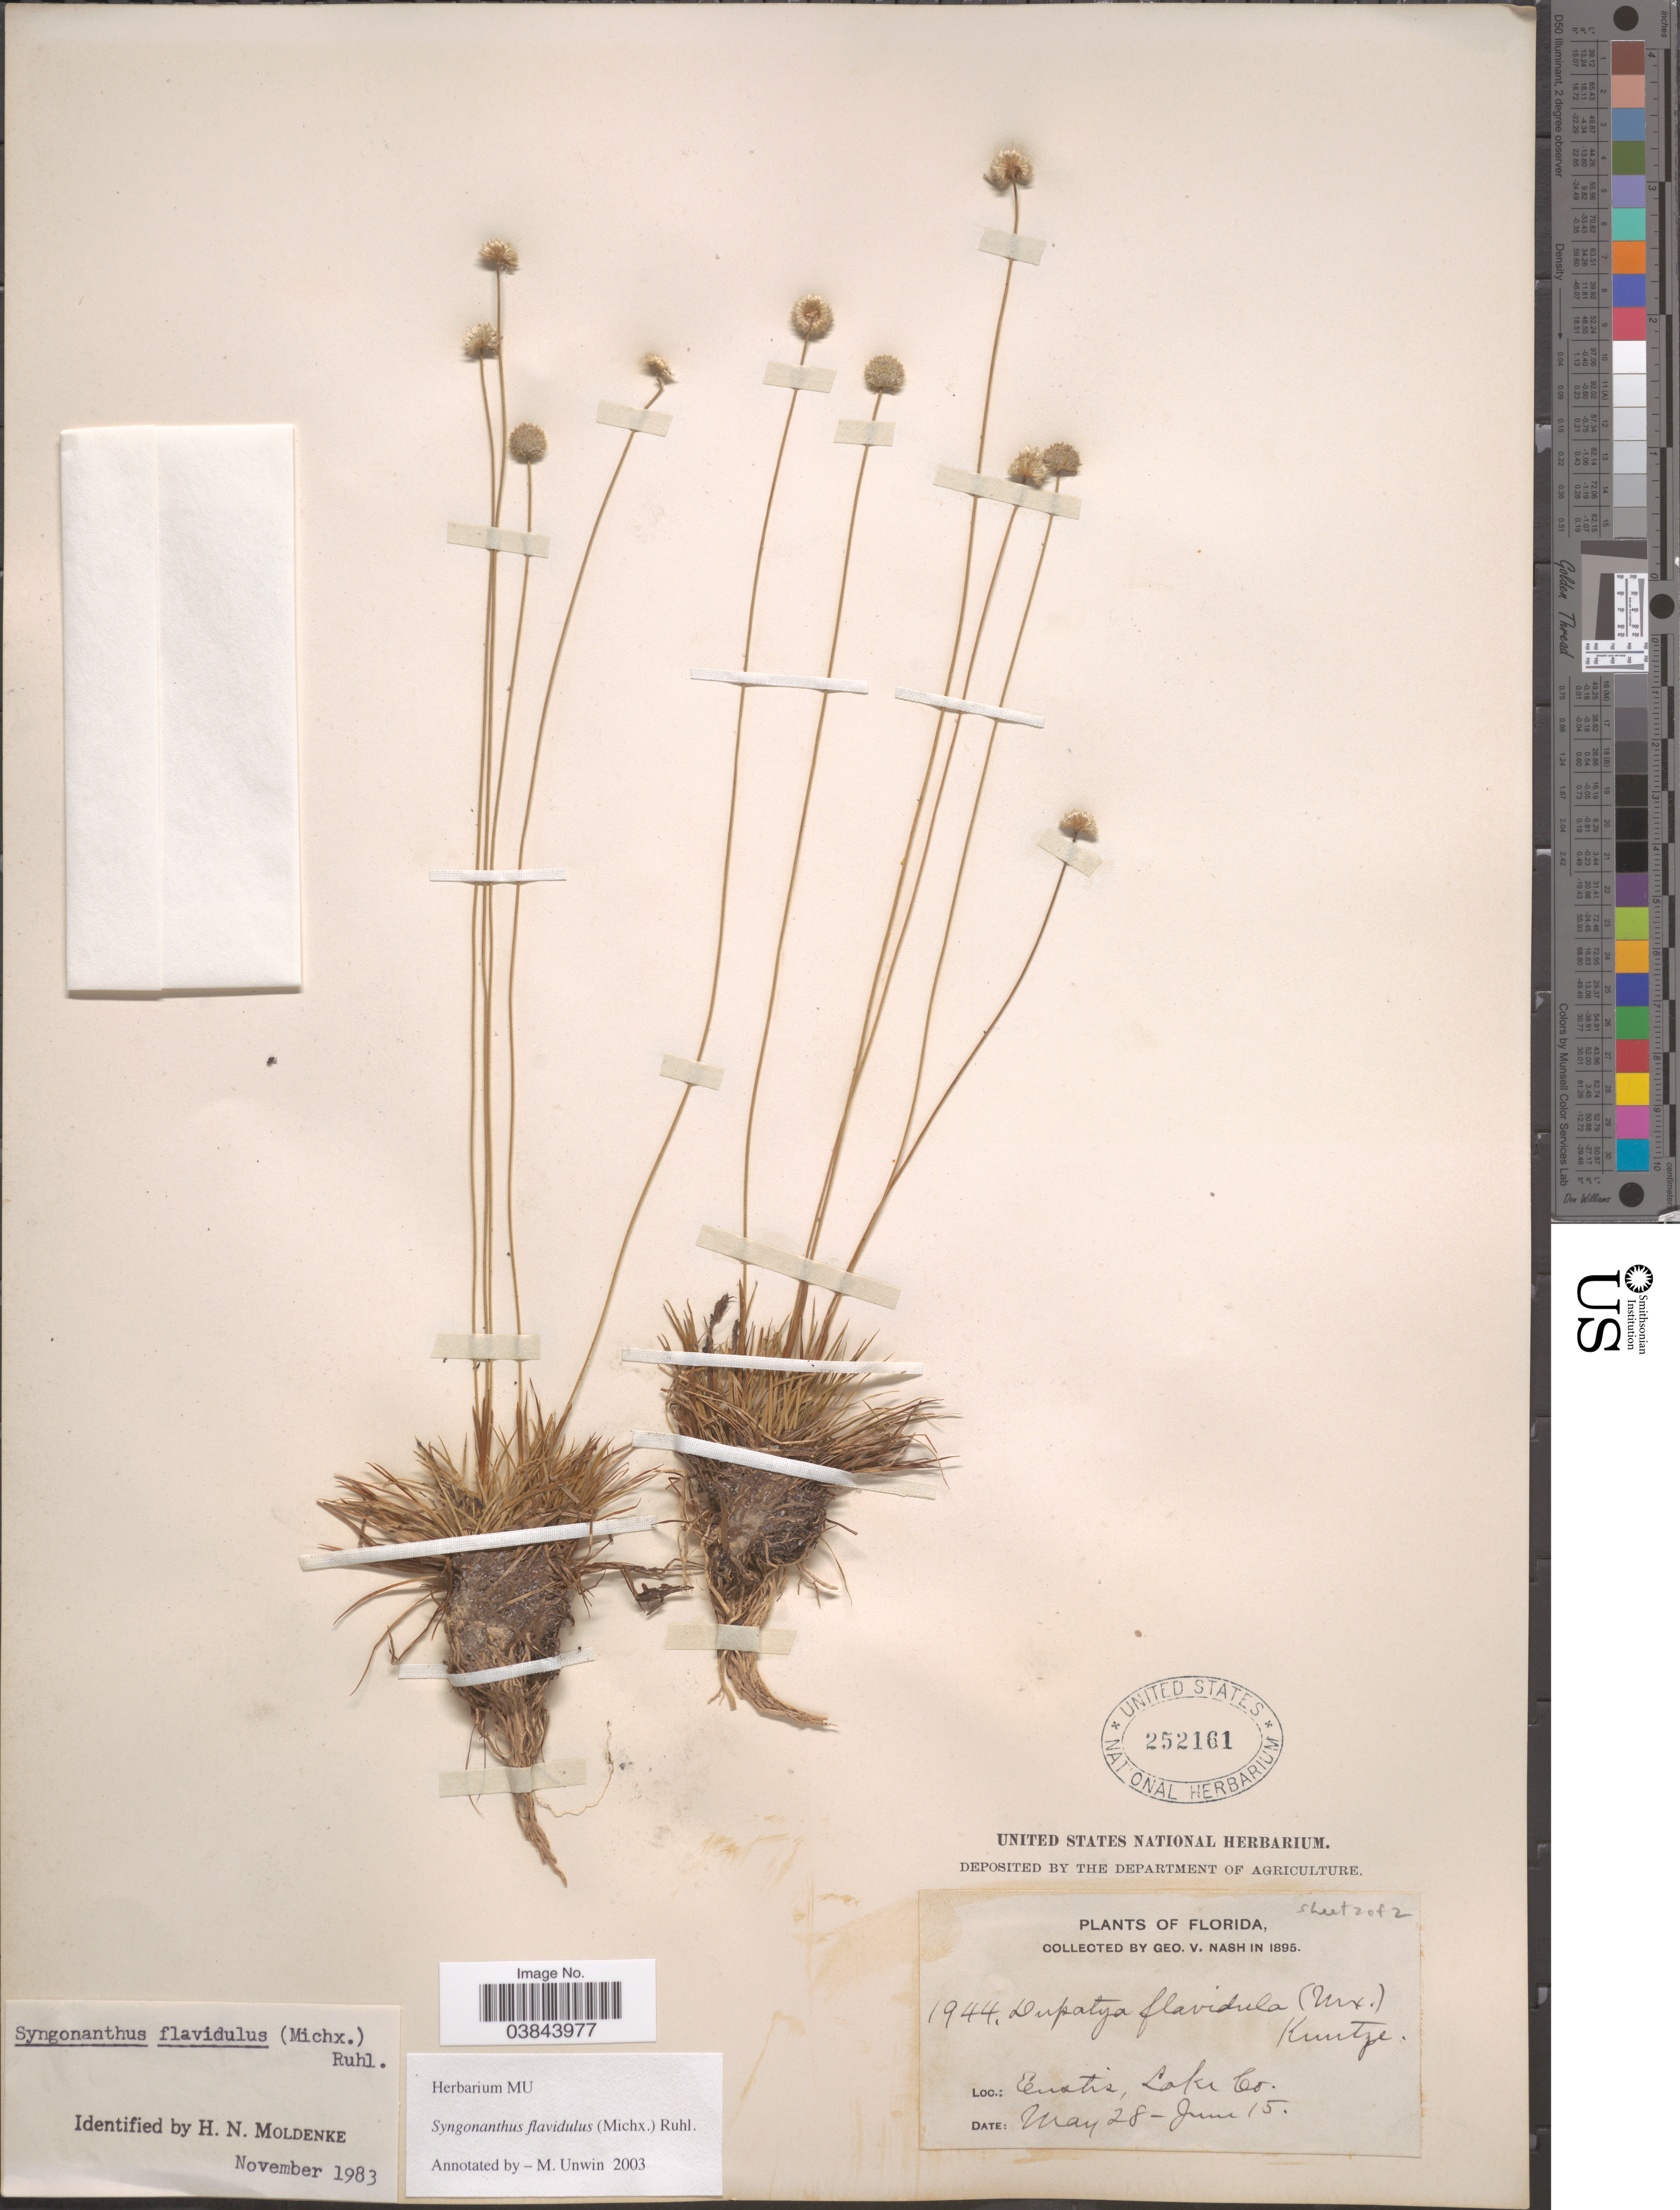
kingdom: Plantae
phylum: Tracheophyta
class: Liliopsida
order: Poales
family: Eriocaulaceae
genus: Syngonanthus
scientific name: Syngonanthus flavidulus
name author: (Michx.) Ruhland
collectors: G. V. Nash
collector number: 1944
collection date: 1895-05-28/1895-06-15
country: United States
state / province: Florida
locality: Eustis, Lake Co.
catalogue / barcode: US 252161